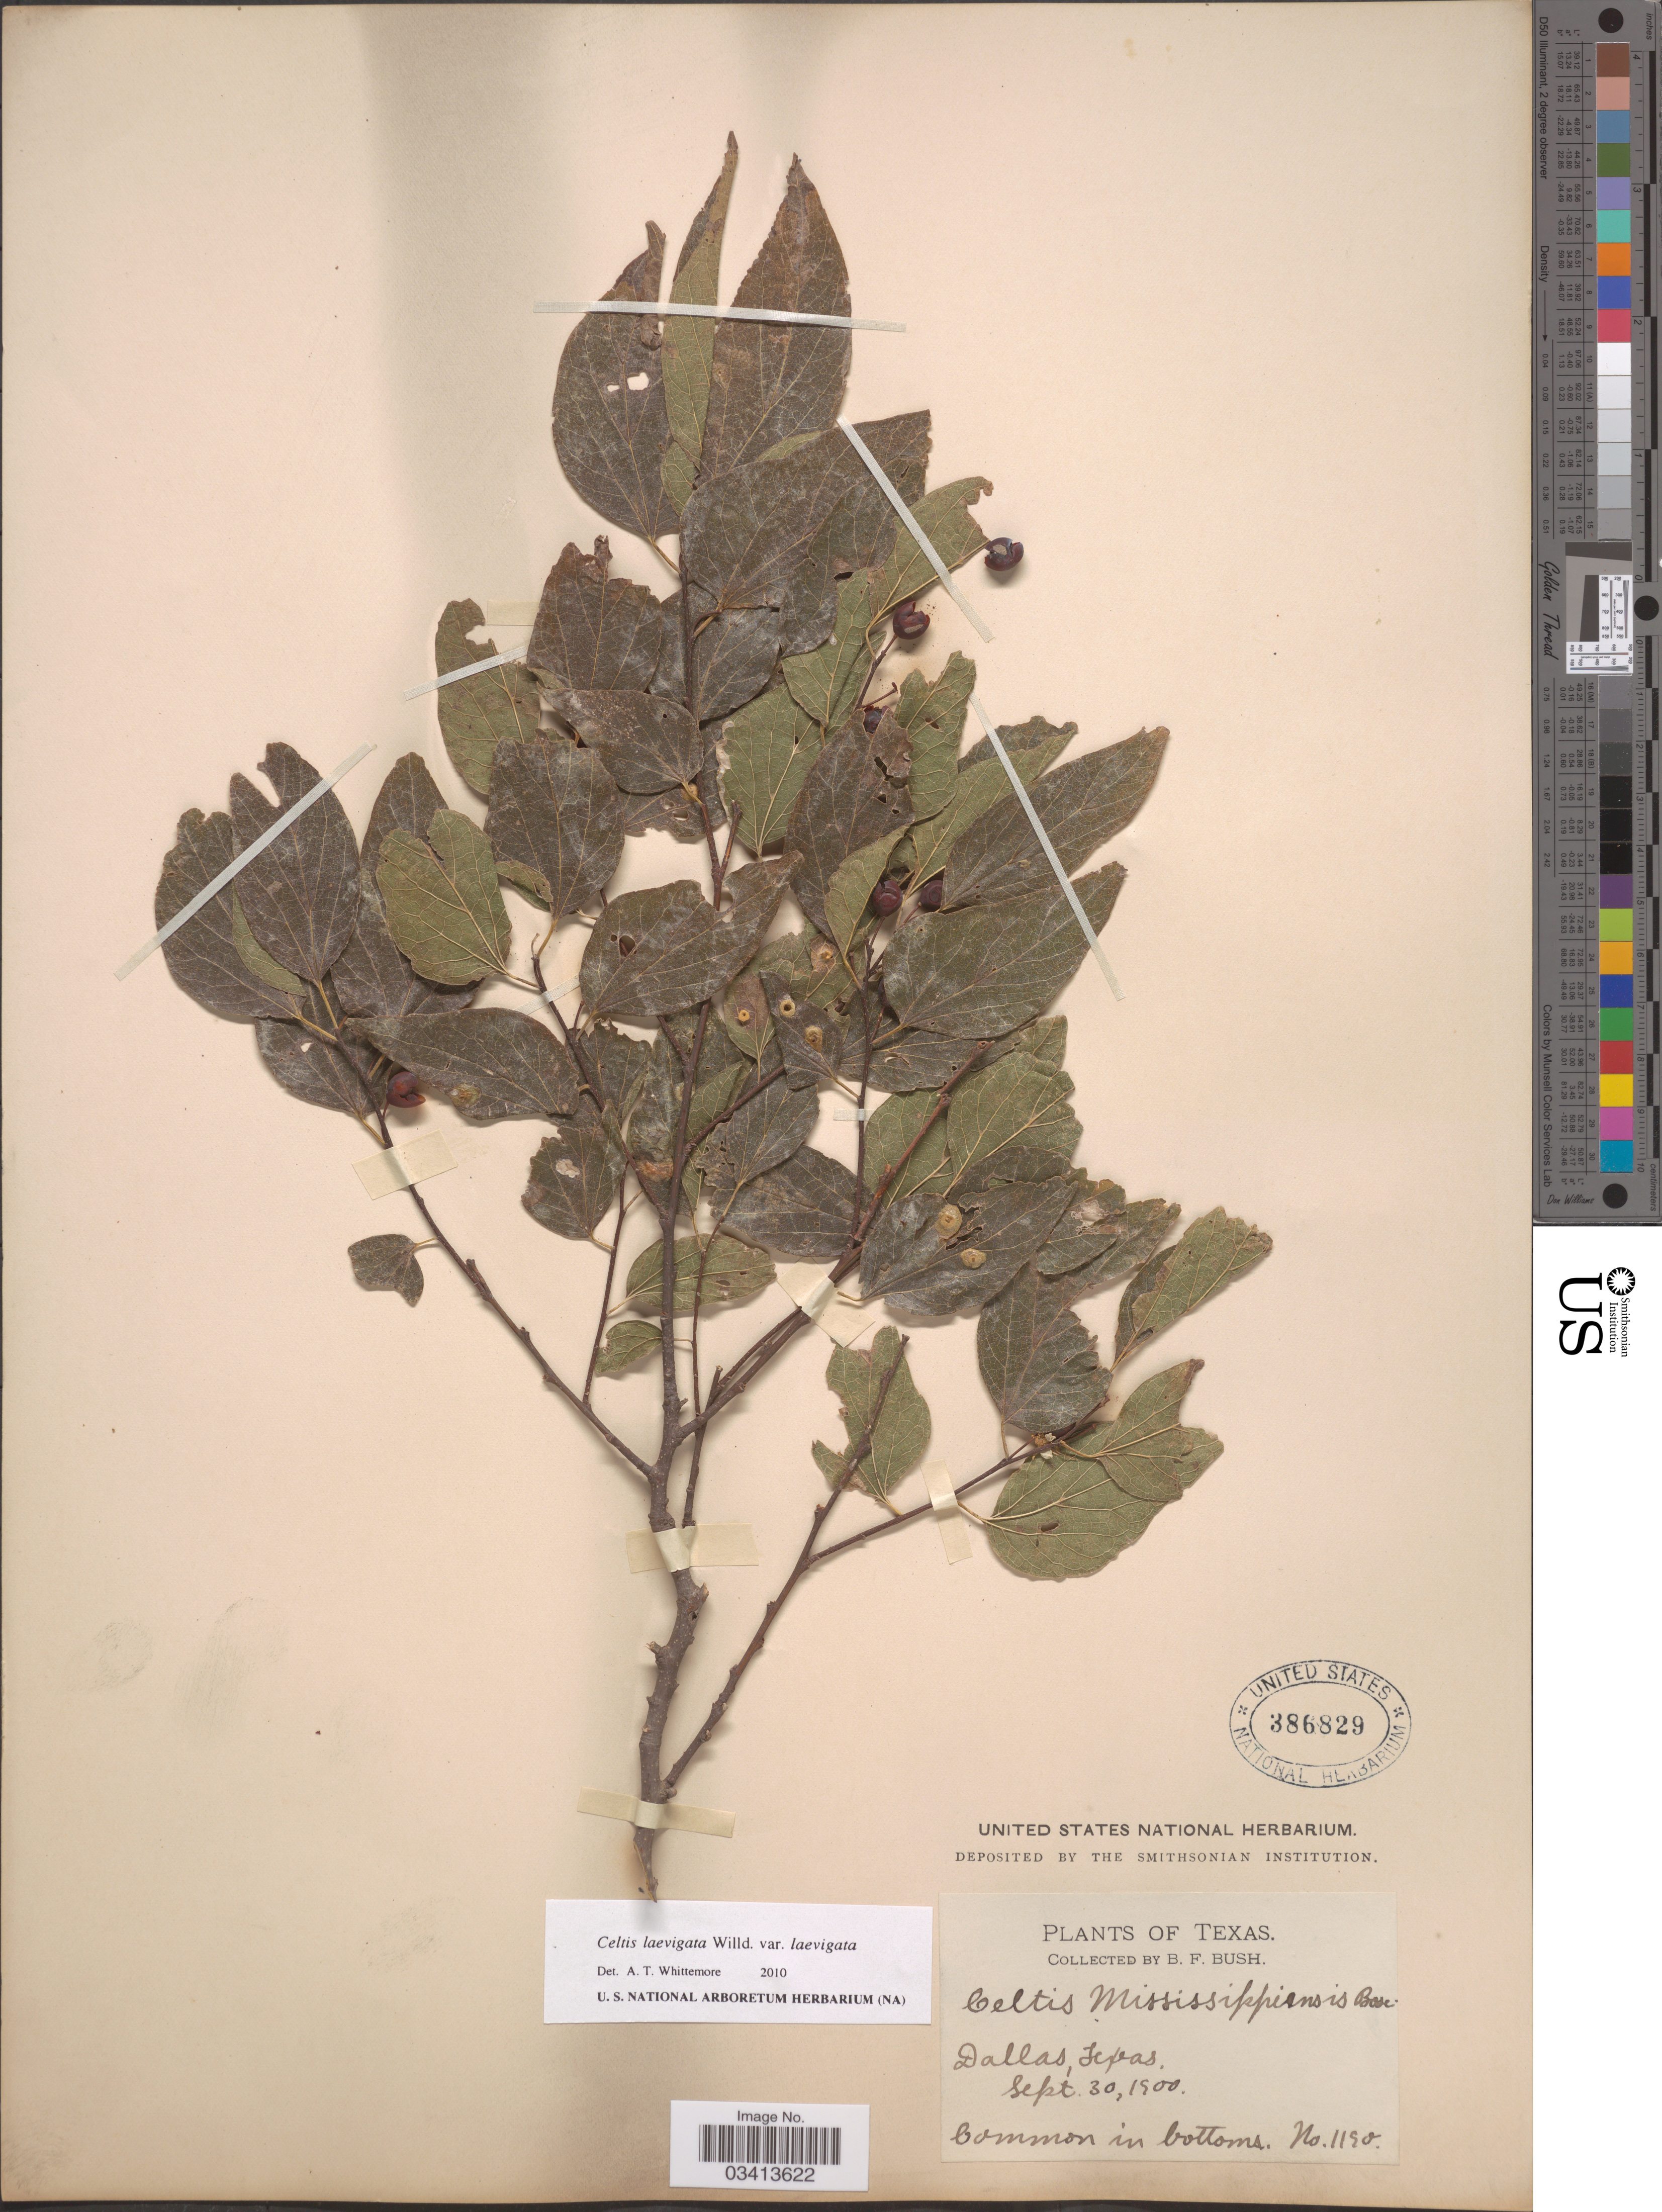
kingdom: Plantae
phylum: Tracheophyta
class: Magnoliopsida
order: Rosales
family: Cannabaceae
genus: Celtis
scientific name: Celtis laevigata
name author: Willd.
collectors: B. F. Bush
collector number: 1190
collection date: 1900-09-30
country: United States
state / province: Texas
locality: Dallas.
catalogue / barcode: US 386829